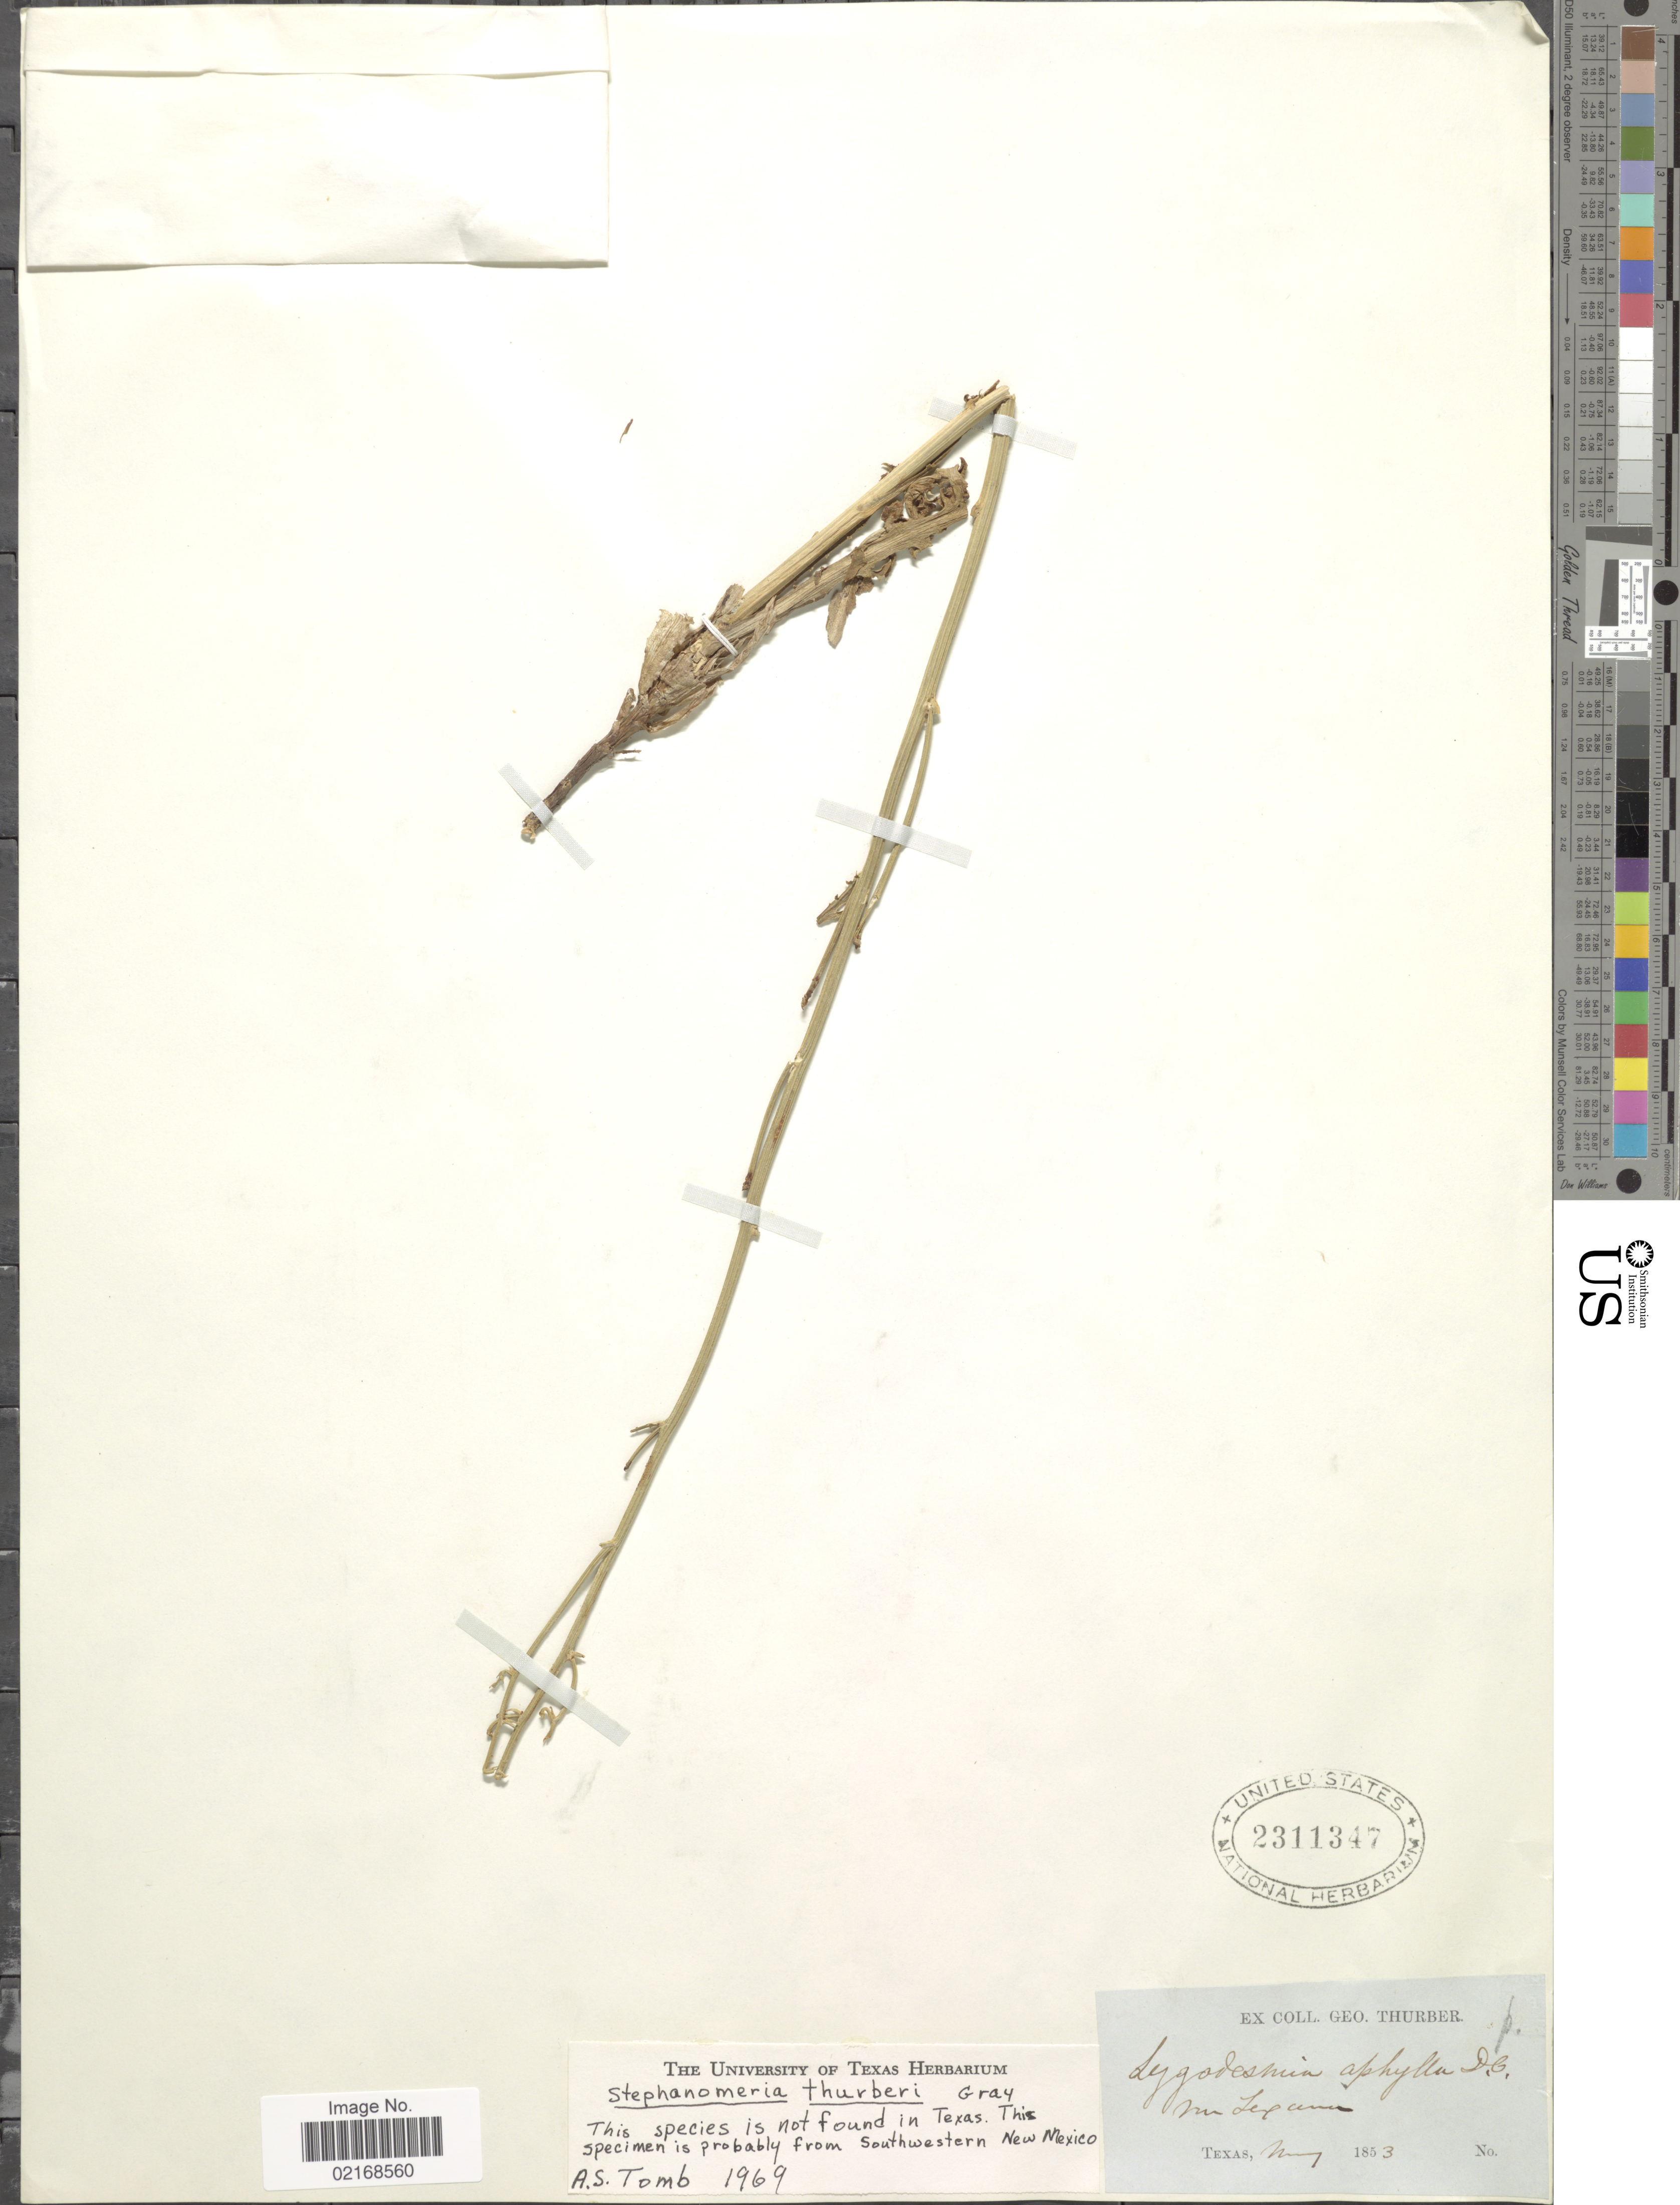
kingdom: Plantae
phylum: Tracheophyta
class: Magnoliopsida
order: Asterales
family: Asteraceae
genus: Stephanomeria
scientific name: Stephanomeria thurberi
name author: A. Gray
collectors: ex Herb. Geo. Thurber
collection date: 1853-05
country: United States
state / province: Texas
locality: Near Texana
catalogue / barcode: US 2311347